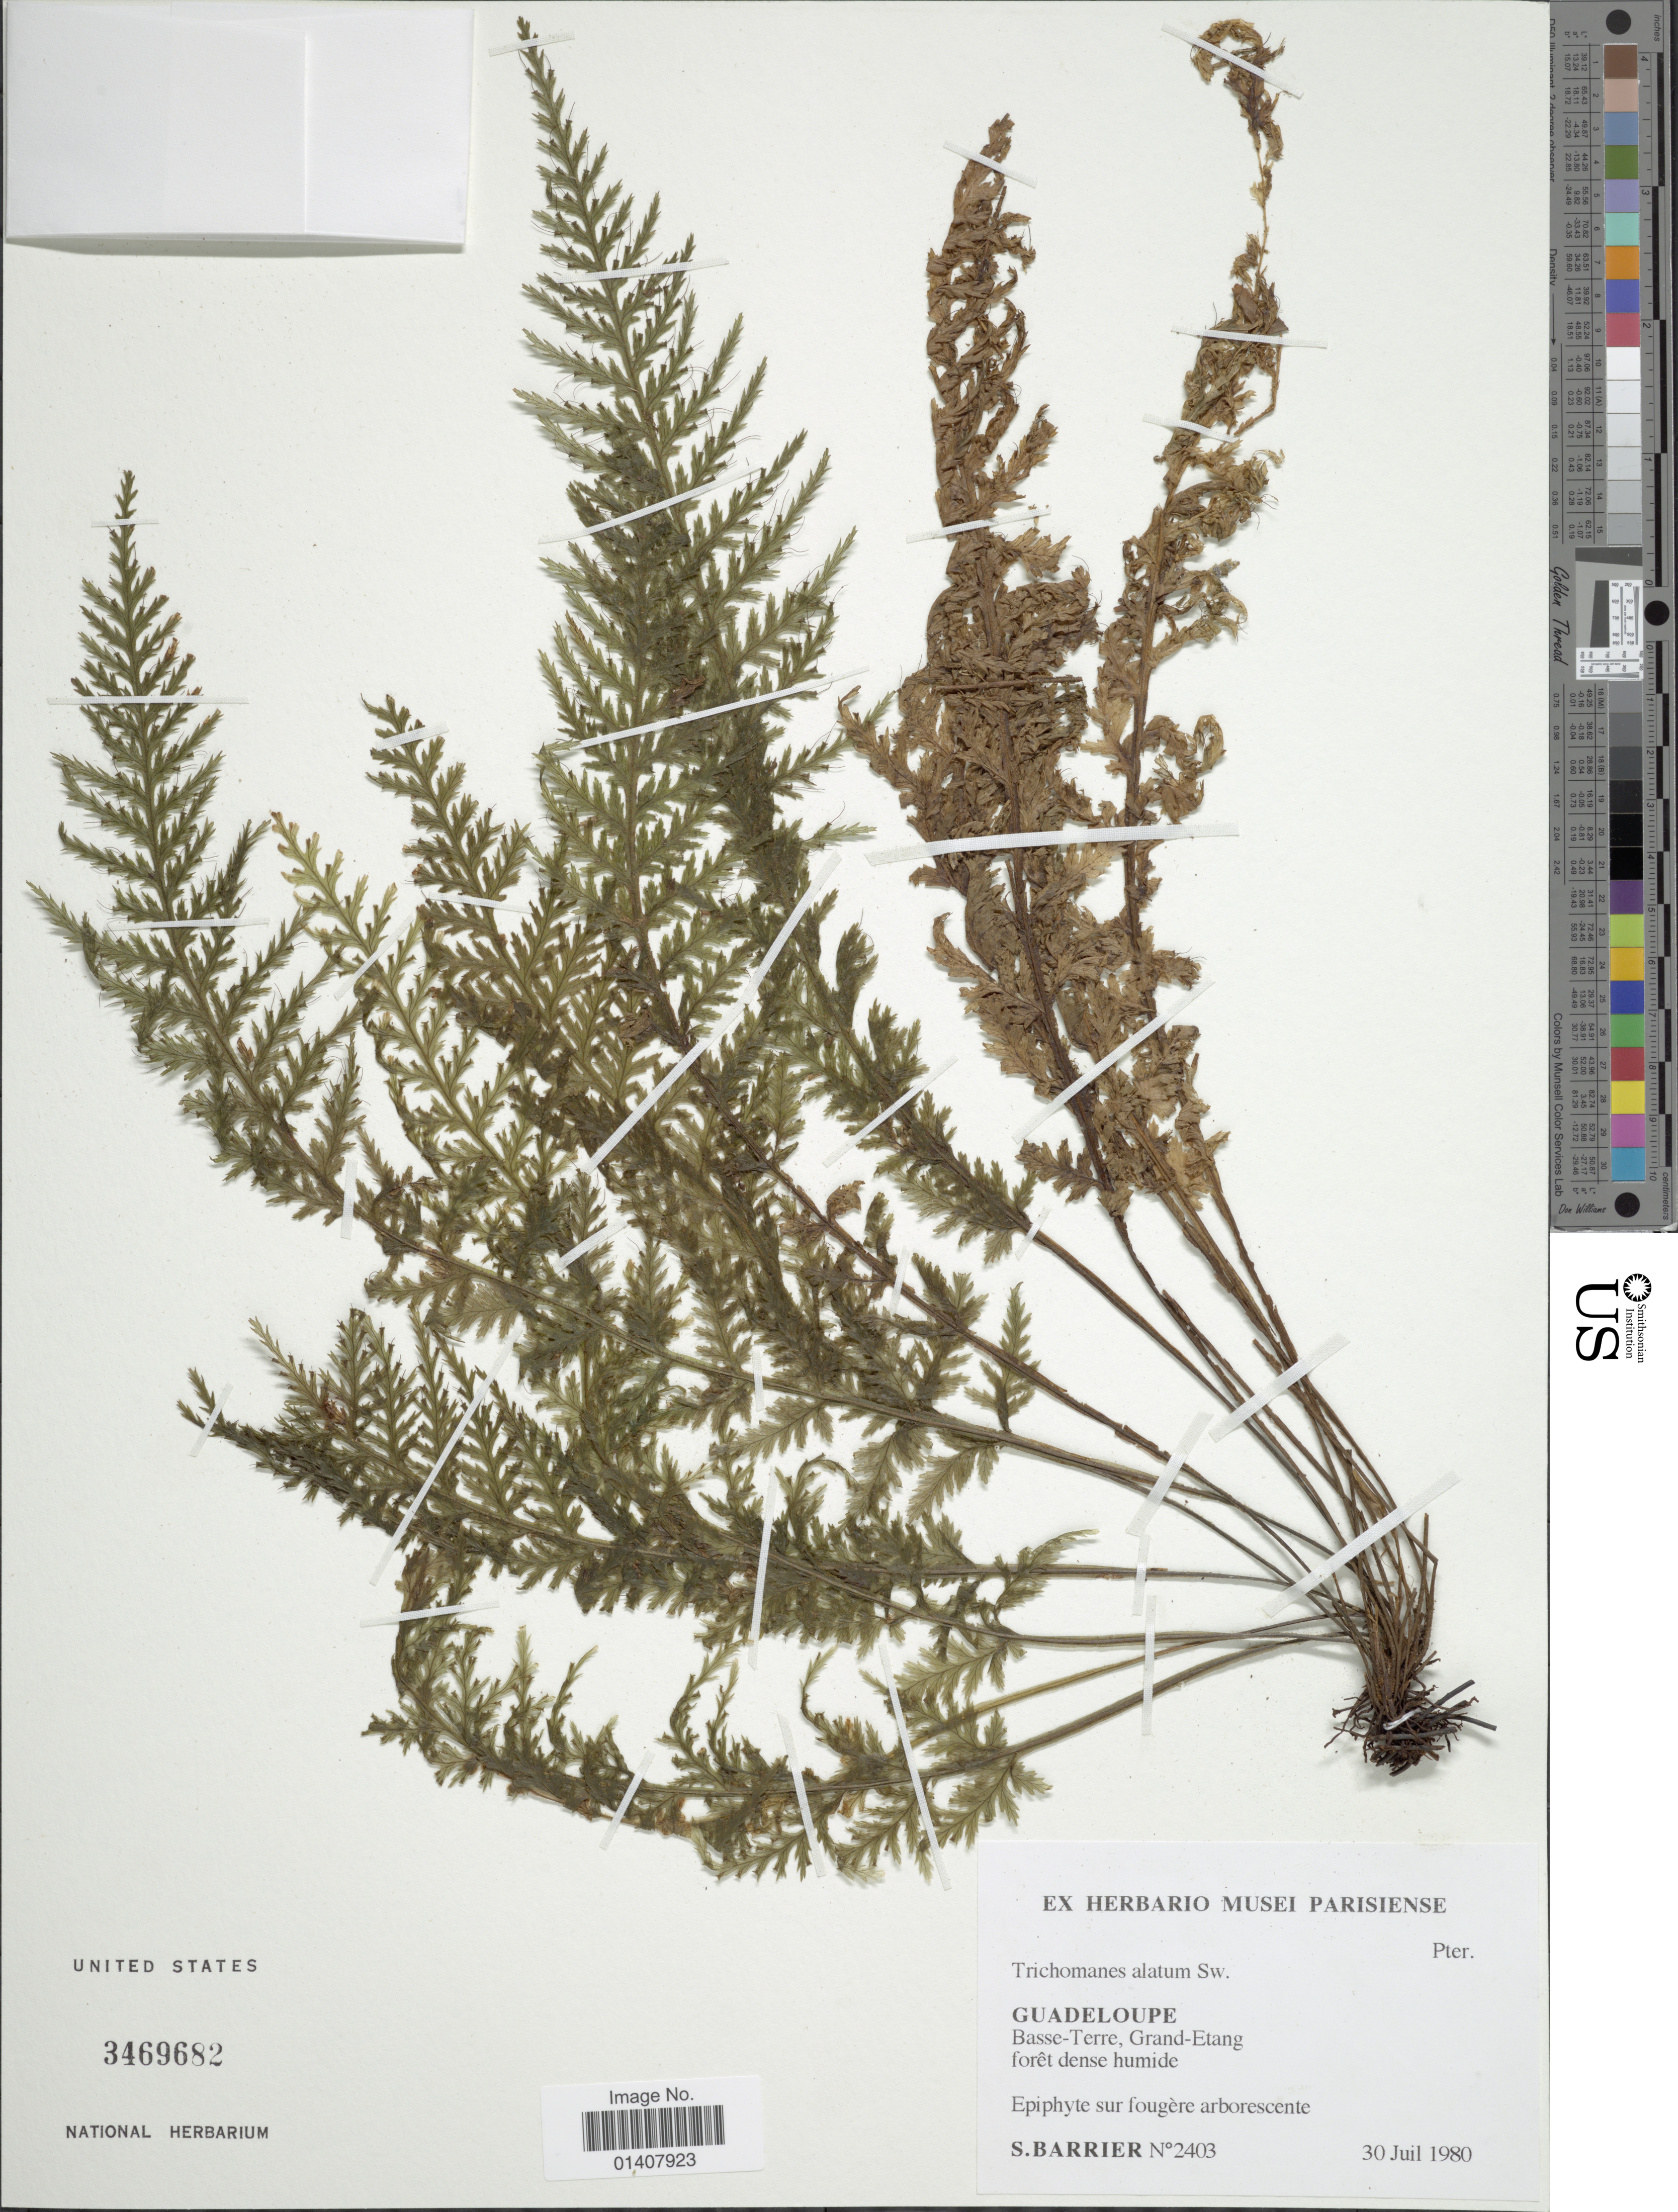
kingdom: Plantae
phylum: Tracheophyta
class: Polypodiopsida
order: Hymenophyllales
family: Hymenophyllaceae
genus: Trichomanes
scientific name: Trichomanes alatum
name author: Sw.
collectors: S. Barrier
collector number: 2403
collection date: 1980-07-30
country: Guadeloupe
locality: Basse-Terre, Grand-Etang, foret dense humide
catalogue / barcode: US 3469682